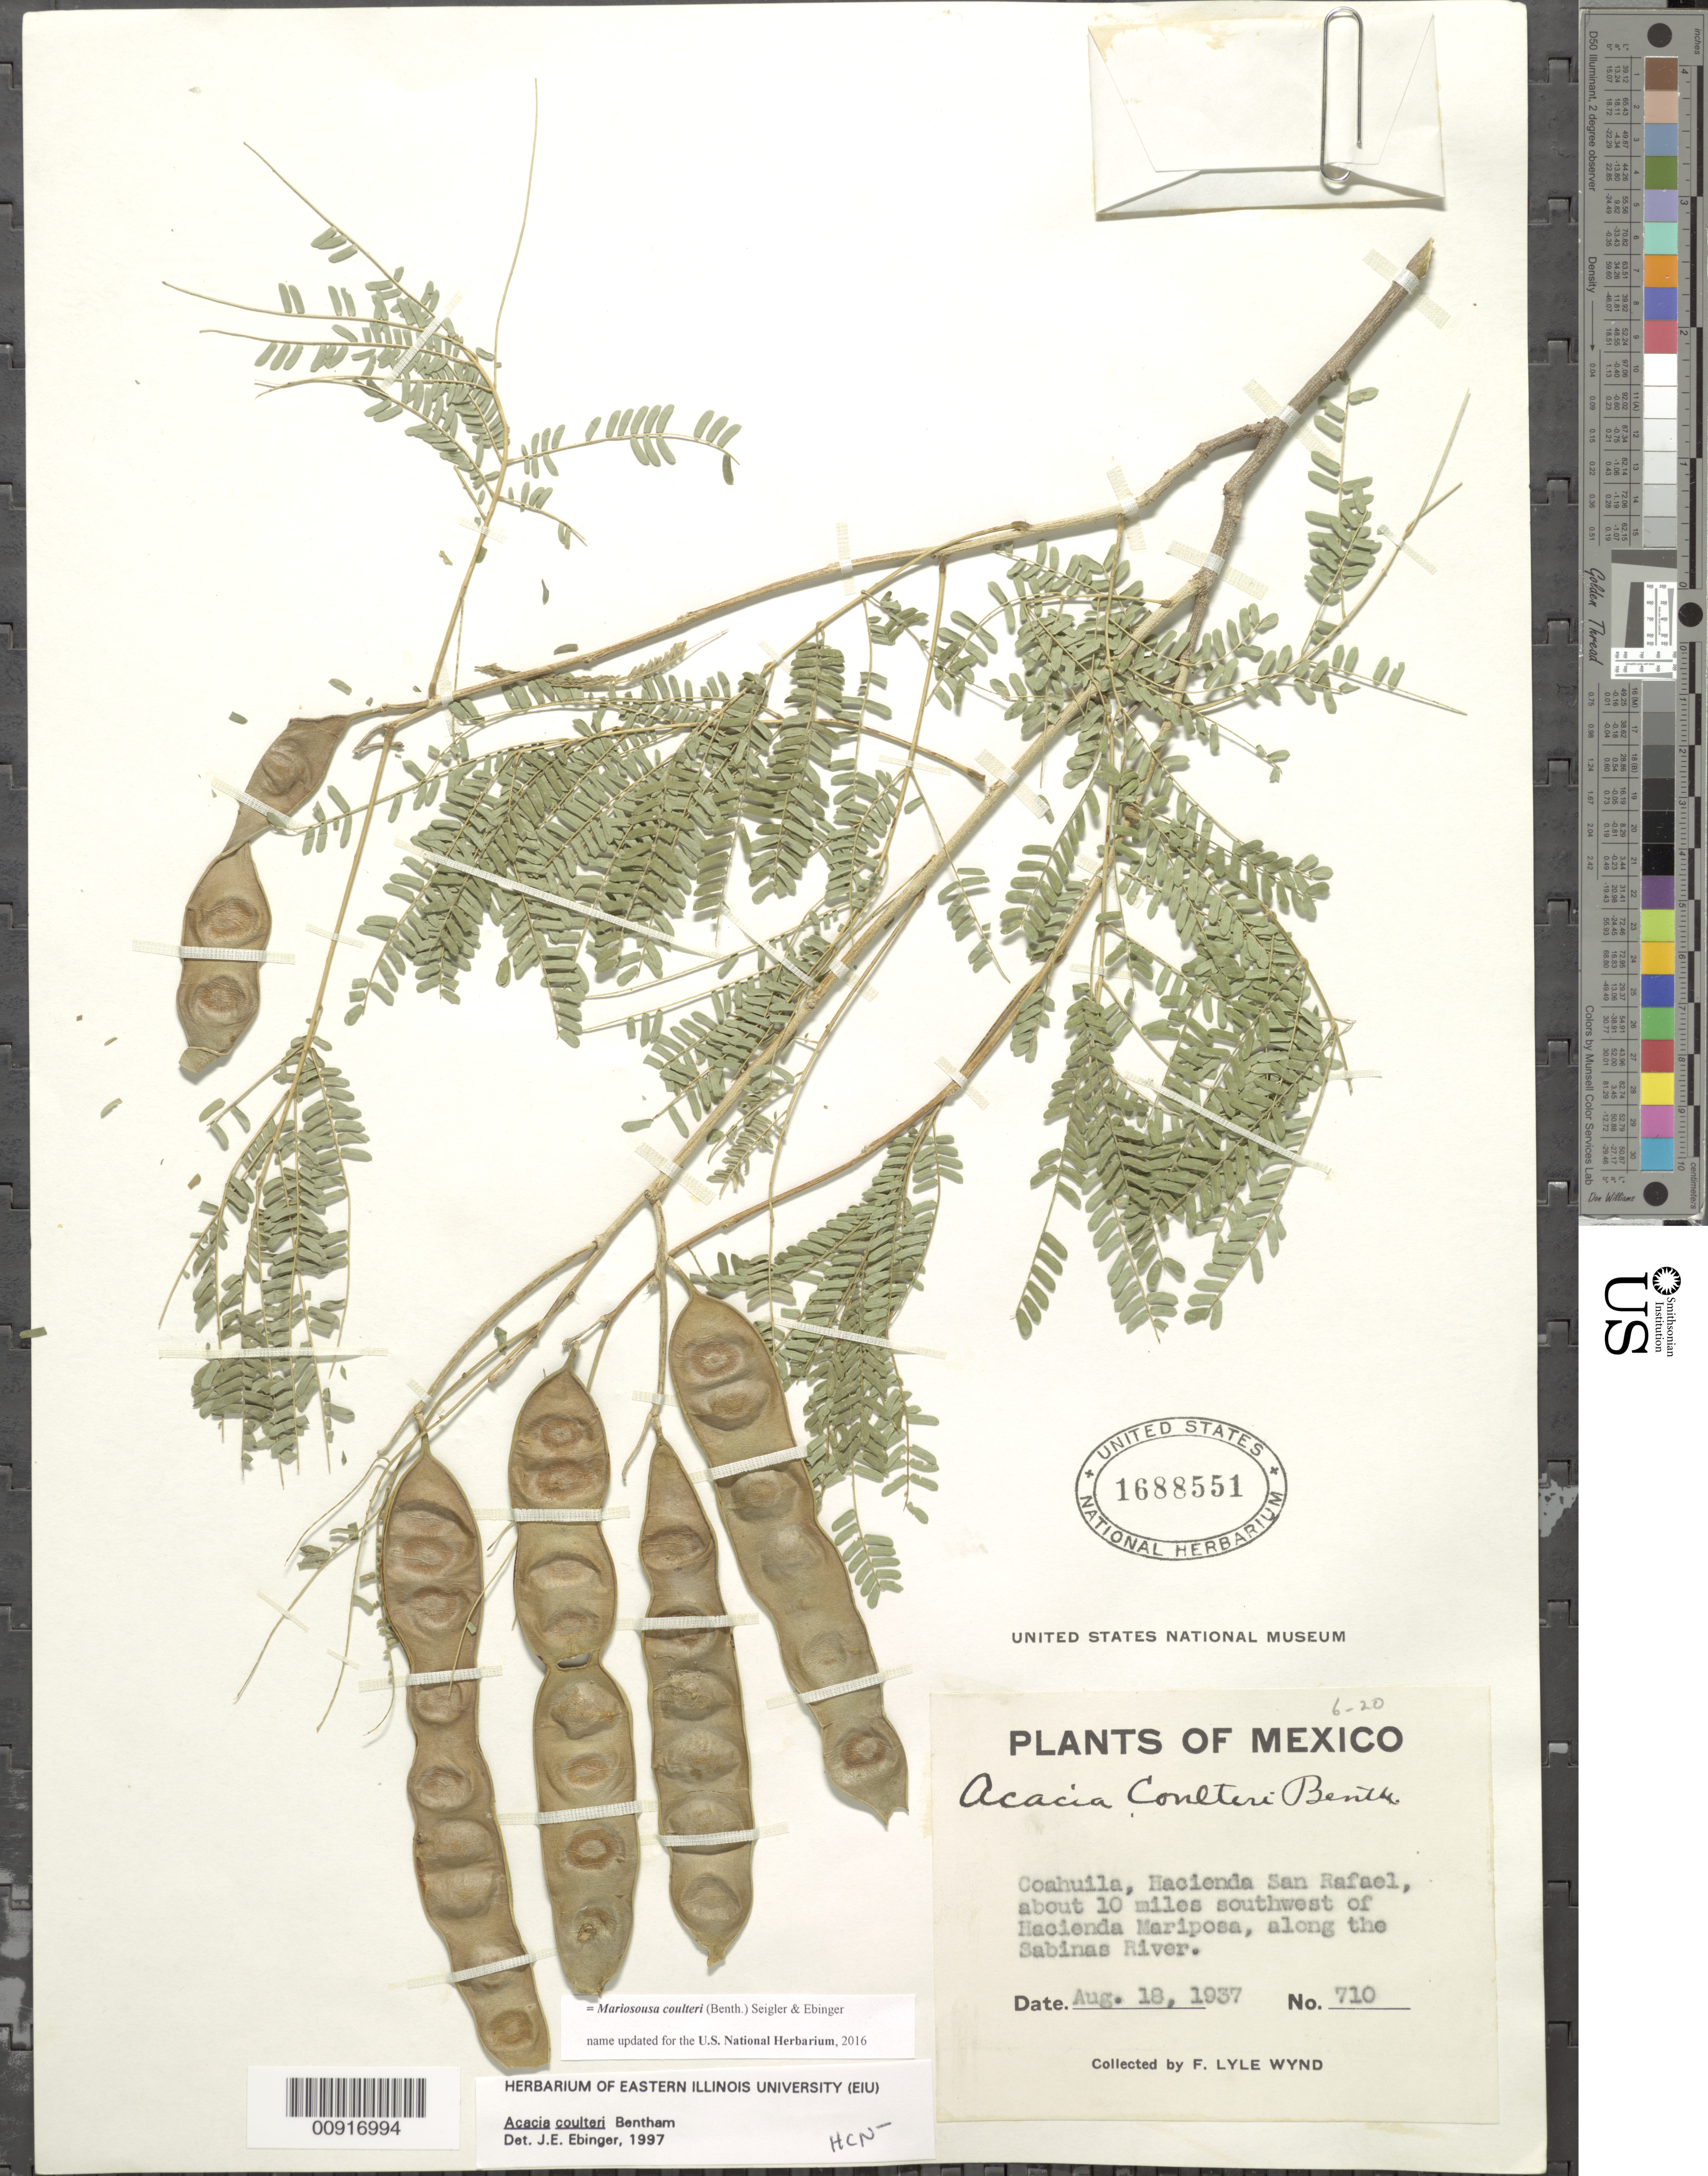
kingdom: Plantae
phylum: Tracheophyta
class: Magnoliopsida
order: Fabales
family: Fabaceae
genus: Mariosousa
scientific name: Mariosousa coulteri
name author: (Benth.) Seigler & Ebinger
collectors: F. L. Wynd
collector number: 710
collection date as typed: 18 Aug 1937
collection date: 1937-08-18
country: Mexico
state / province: Coahuila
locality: Coahuila, Hacienda San Rafael, about 10 miles southwest of Hacienda Mariposa, along the Sabinas River.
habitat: Along river.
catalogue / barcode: US 1688551